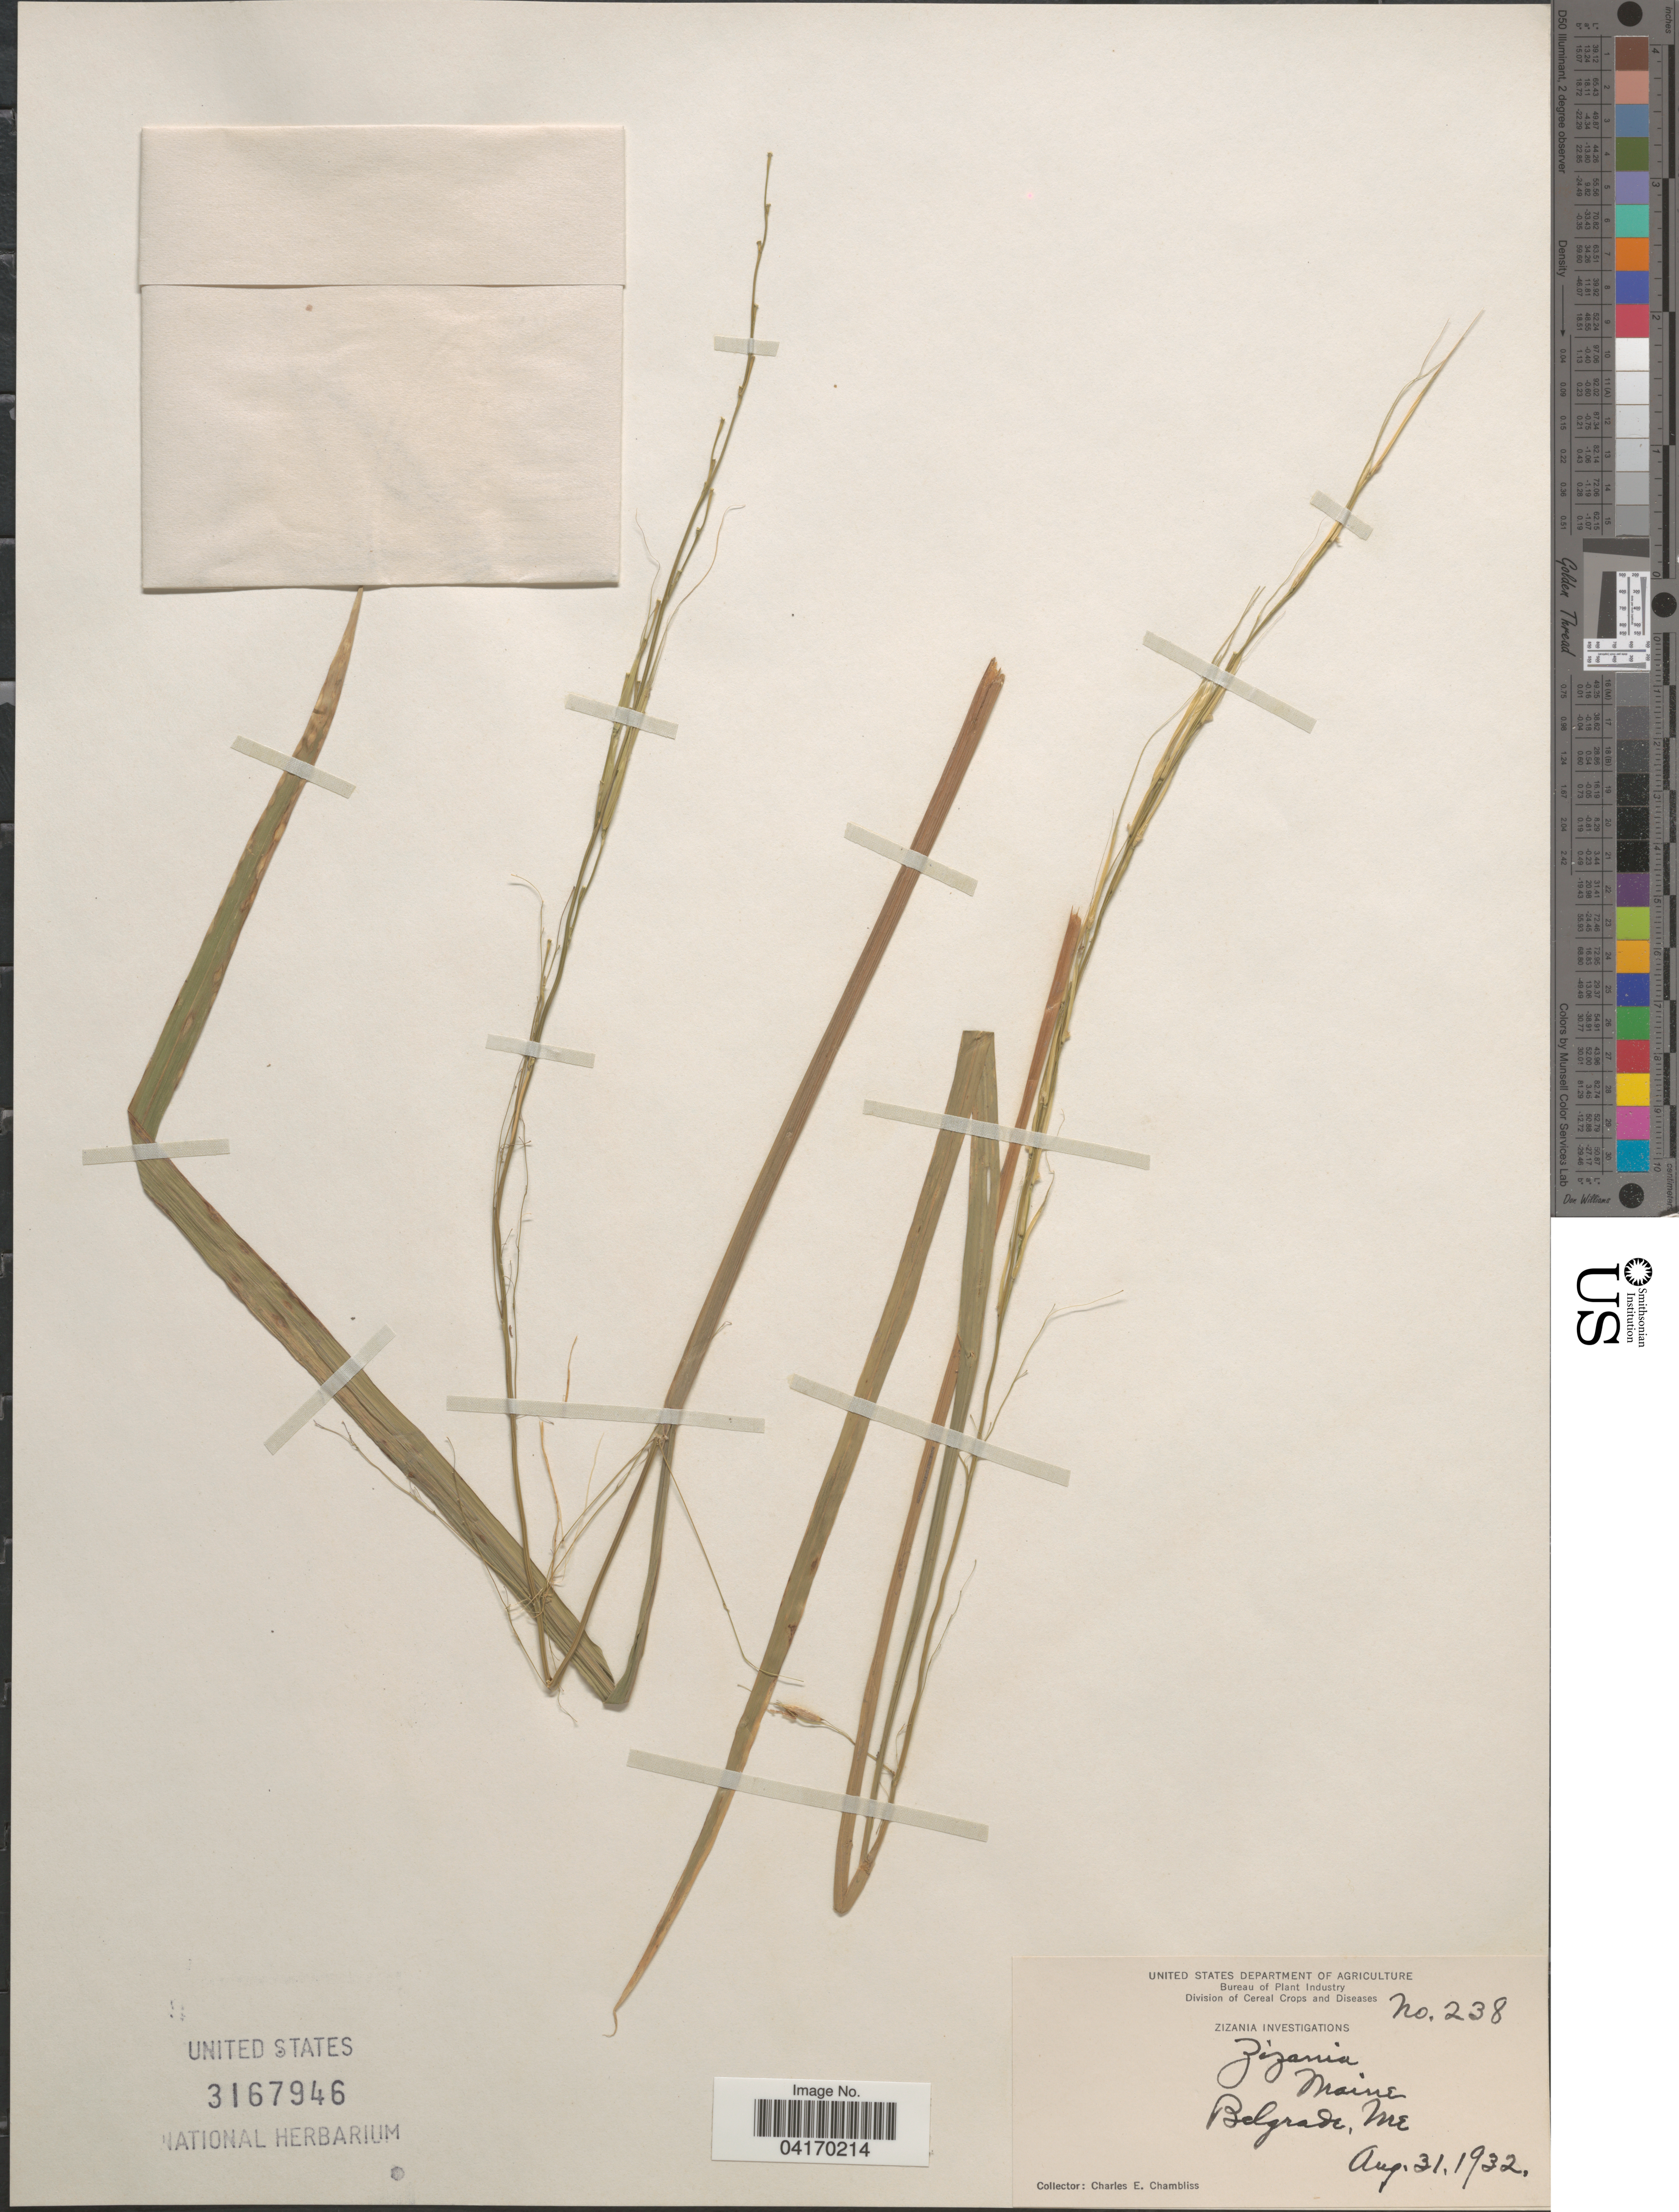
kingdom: Plantae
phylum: Tracheophyta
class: Liliopsida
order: Poales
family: Poaceae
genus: Zizania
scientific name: Zizania palustris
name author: L.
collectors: C. Chambliss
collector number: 238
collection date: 1932-08-31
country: United States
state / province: Maine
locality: Belgrade.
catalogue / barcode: US 3167946